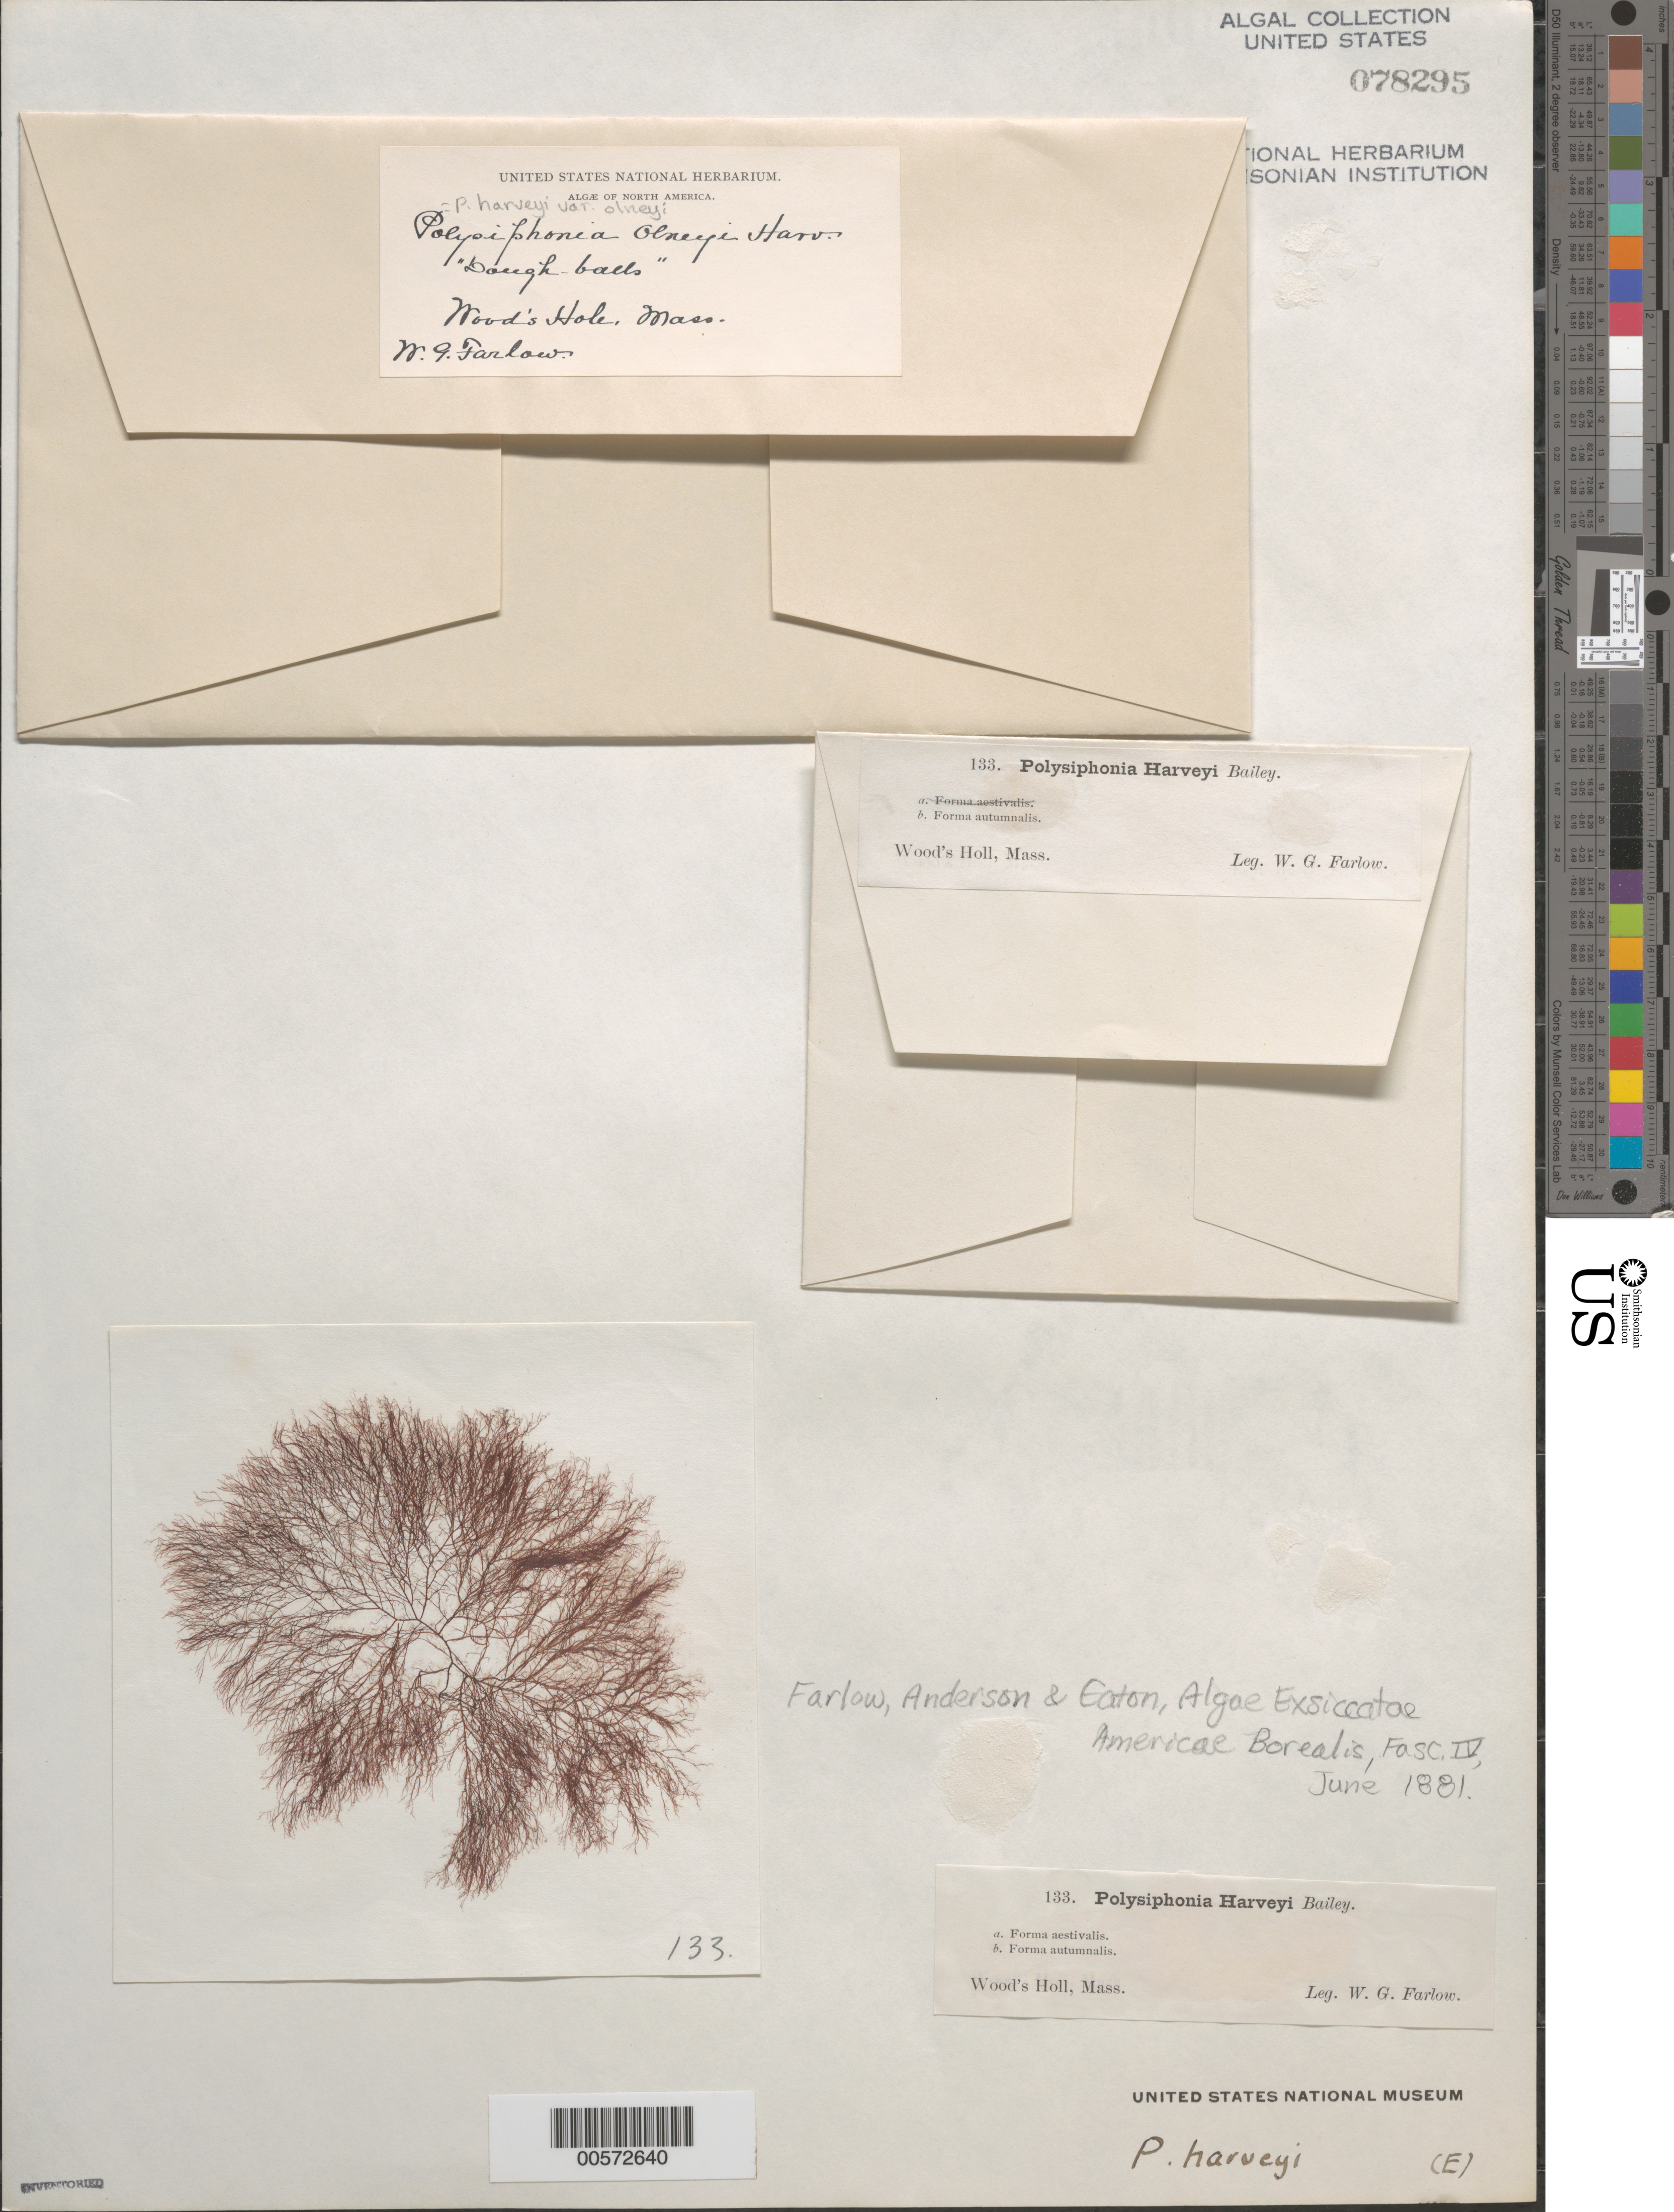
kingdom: Plantae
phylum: Rhodophyta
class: Florideophyceae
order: Ceramiales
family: Rhodomelaceae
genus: Melanothamnus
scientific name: Melanothamnus harveyi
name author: (Bailey) Diaz-Tapia & C.A. Maggs in Diaz-Tapia et al.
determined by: Algae name updating Project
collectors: W. G. Farlow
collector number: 133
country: United States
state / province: Massachusetts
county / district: Barnstable County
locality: Woods Hole (Wood's Holl)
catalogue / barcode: US 78295